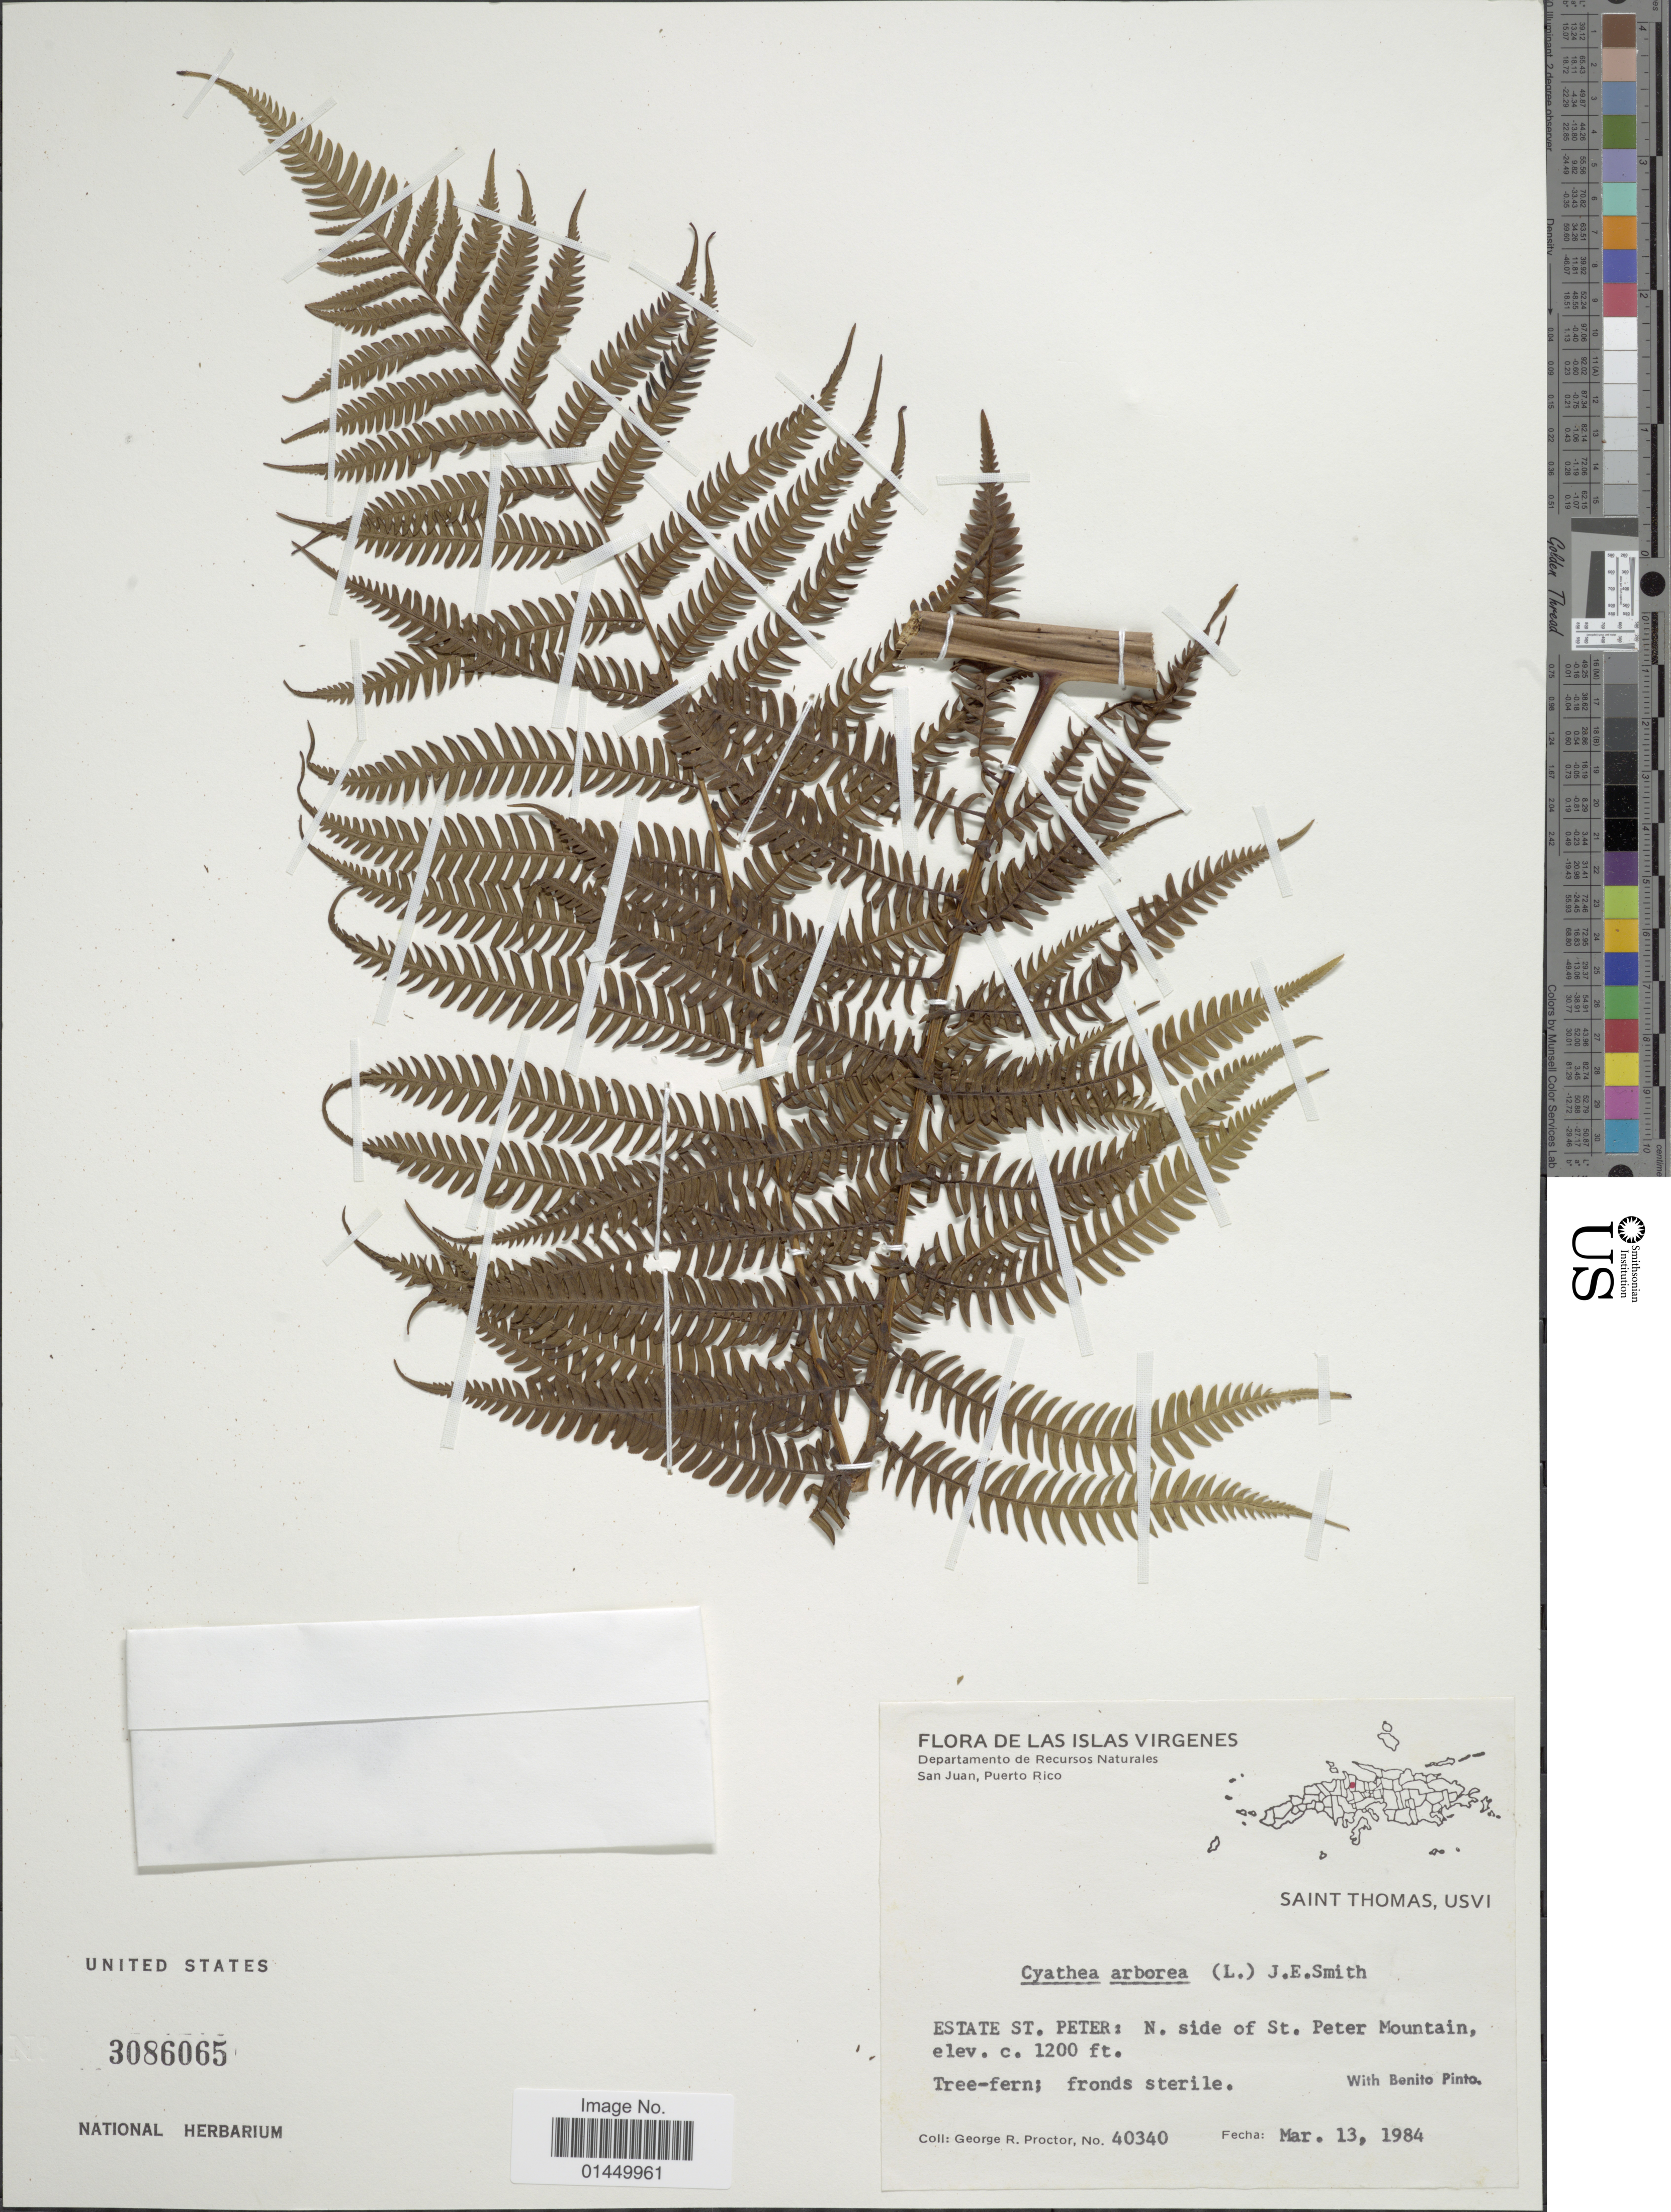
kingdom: Plantae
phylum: Tracheophyta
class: Polypodiopsida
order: Cyatheales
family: Cyatheaceae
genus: Cyathea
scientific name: Cyathea arborea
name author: (L.) Sm.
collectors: G. R. Proctor & B. Pinto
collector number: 40340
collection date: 1984-03-13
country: Dominica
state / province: St. Peter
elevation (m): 366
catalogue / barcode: US 3086065